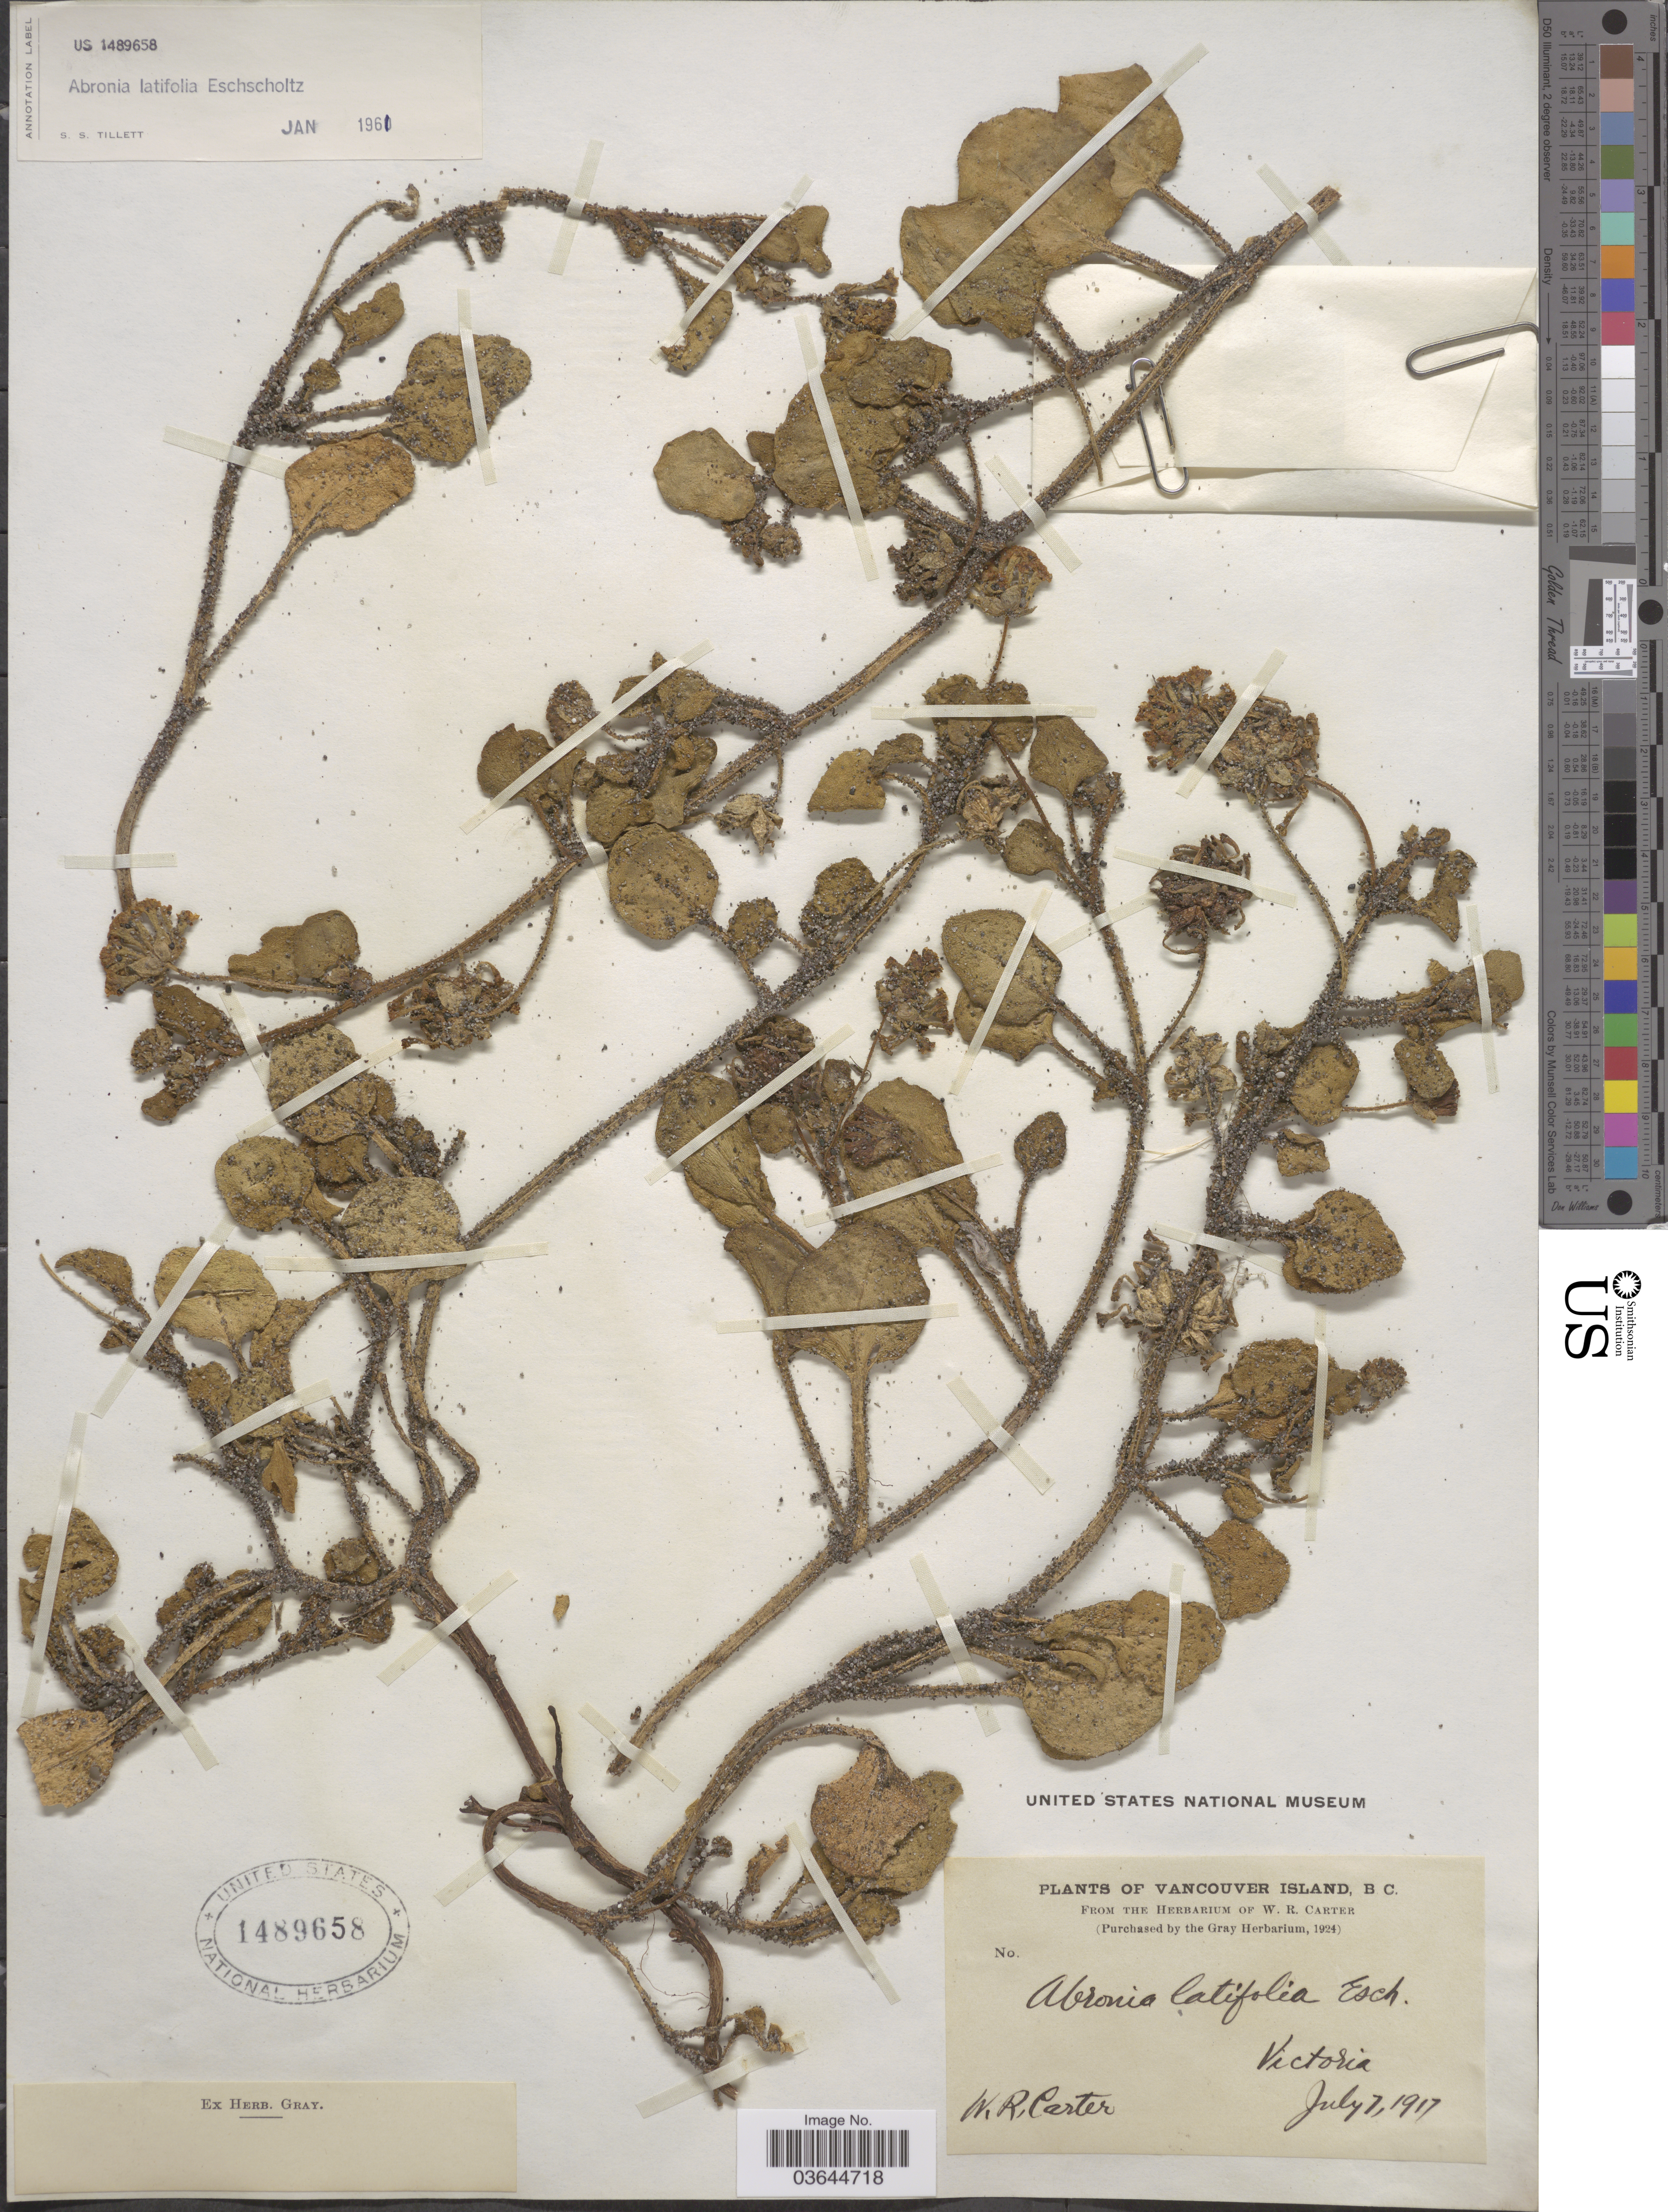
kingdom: Plantae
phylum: Tracheophyta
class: Magnoliopsida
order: Caryophyllales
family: Nyctaginaceae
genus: Abronia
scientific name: Abronia latifolia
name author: Eschsch.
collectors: W. R. Carter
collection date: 1917-07-07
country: Canada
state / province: British Columbia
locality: Vancouver Island, B.C. Victoria.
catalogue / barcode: US 1489658